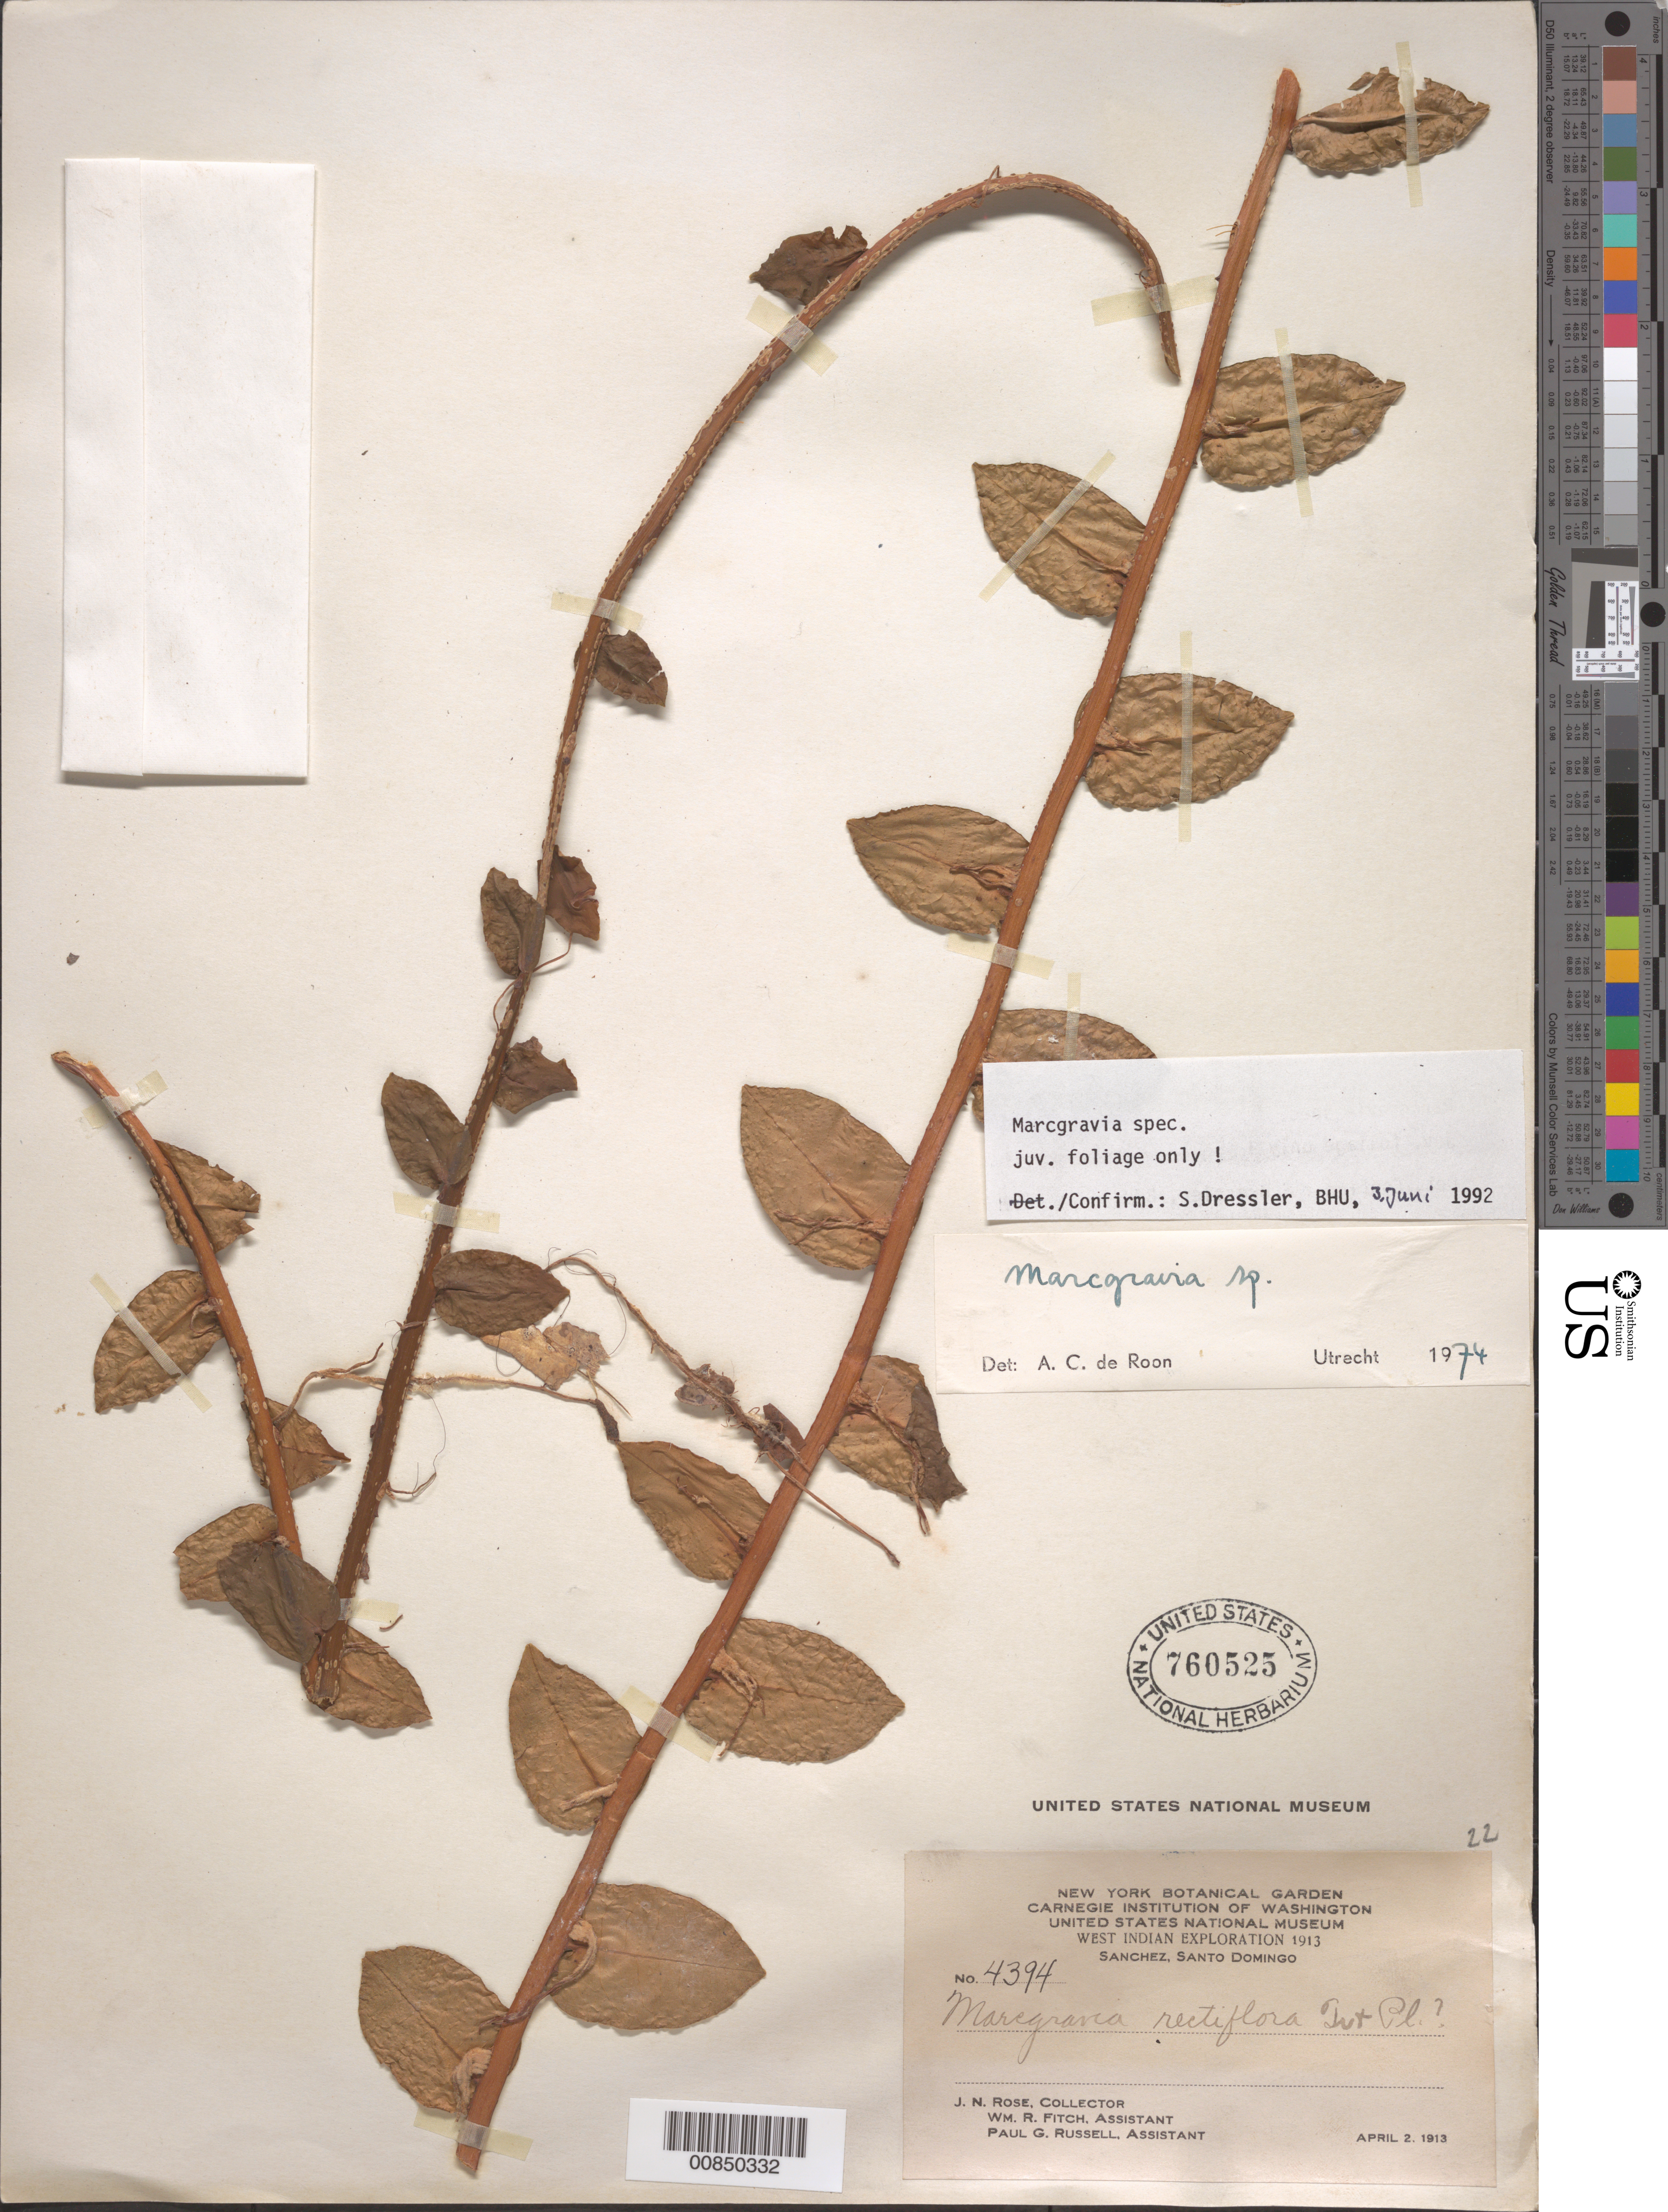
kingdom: Plantae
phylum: Tracheophyta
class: Magnoliopsida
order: Ericales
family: Marcgraviaceae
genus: Marcgravia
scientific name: Marcgravia sp.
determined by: Dressler, S., (FR), Forschungsinstitut Und Naturmuseum Senckenberg (GERMANY)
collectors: J. N. Rose, W. R. Fitch & P. G. Russell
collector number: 4394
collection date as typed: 02 Apr 1913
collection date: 1913-04-02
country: Dominican Republic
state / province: Sanchez Ramirez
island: Hispaniola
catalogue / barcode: US 760525